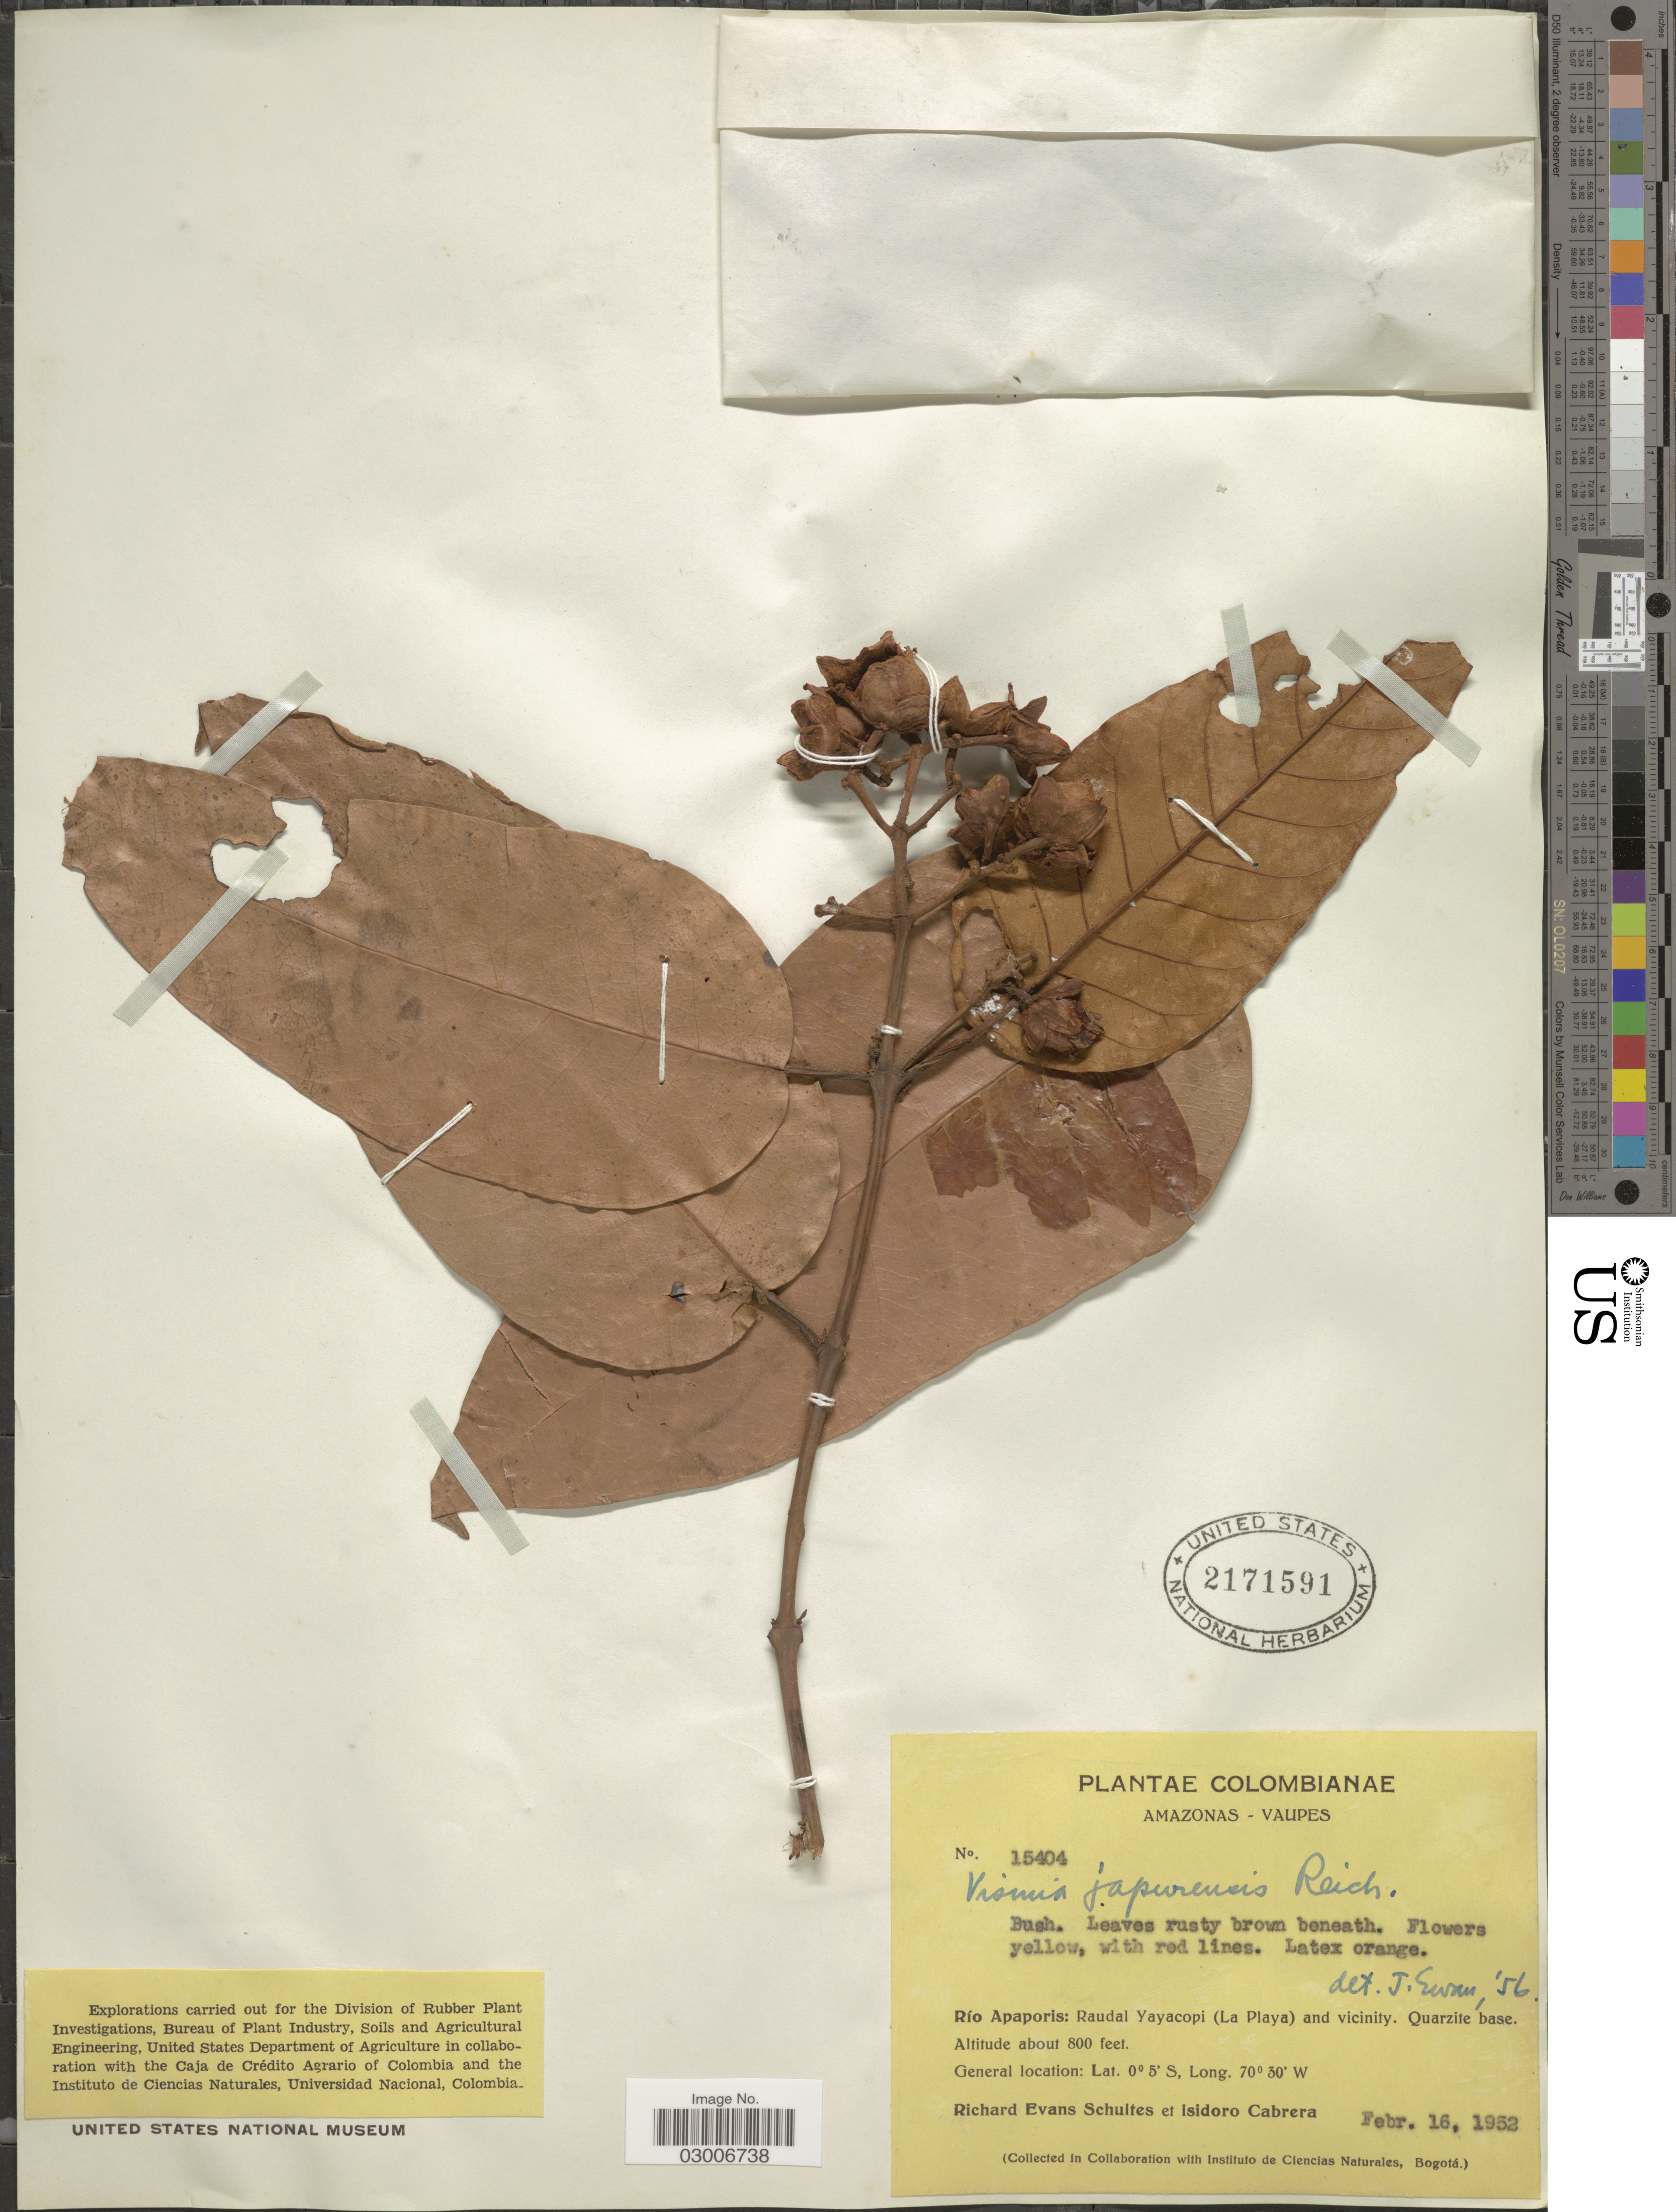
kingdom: Plantae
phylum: Tracheophyta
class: Magnoliopsida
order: Malpighiales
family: Hypericaceae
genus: Vismia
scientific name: Vismia japurensis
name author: Reichardt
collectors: R. E. Schultes & I. Cabrera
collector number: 15404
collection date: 1952-02-16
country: Colombia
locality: Amazonas - Vaupes, Río Apaporis: Raudal Yayacopi (La Playa) and vicinity.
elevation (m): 244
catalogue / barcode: US 2171591